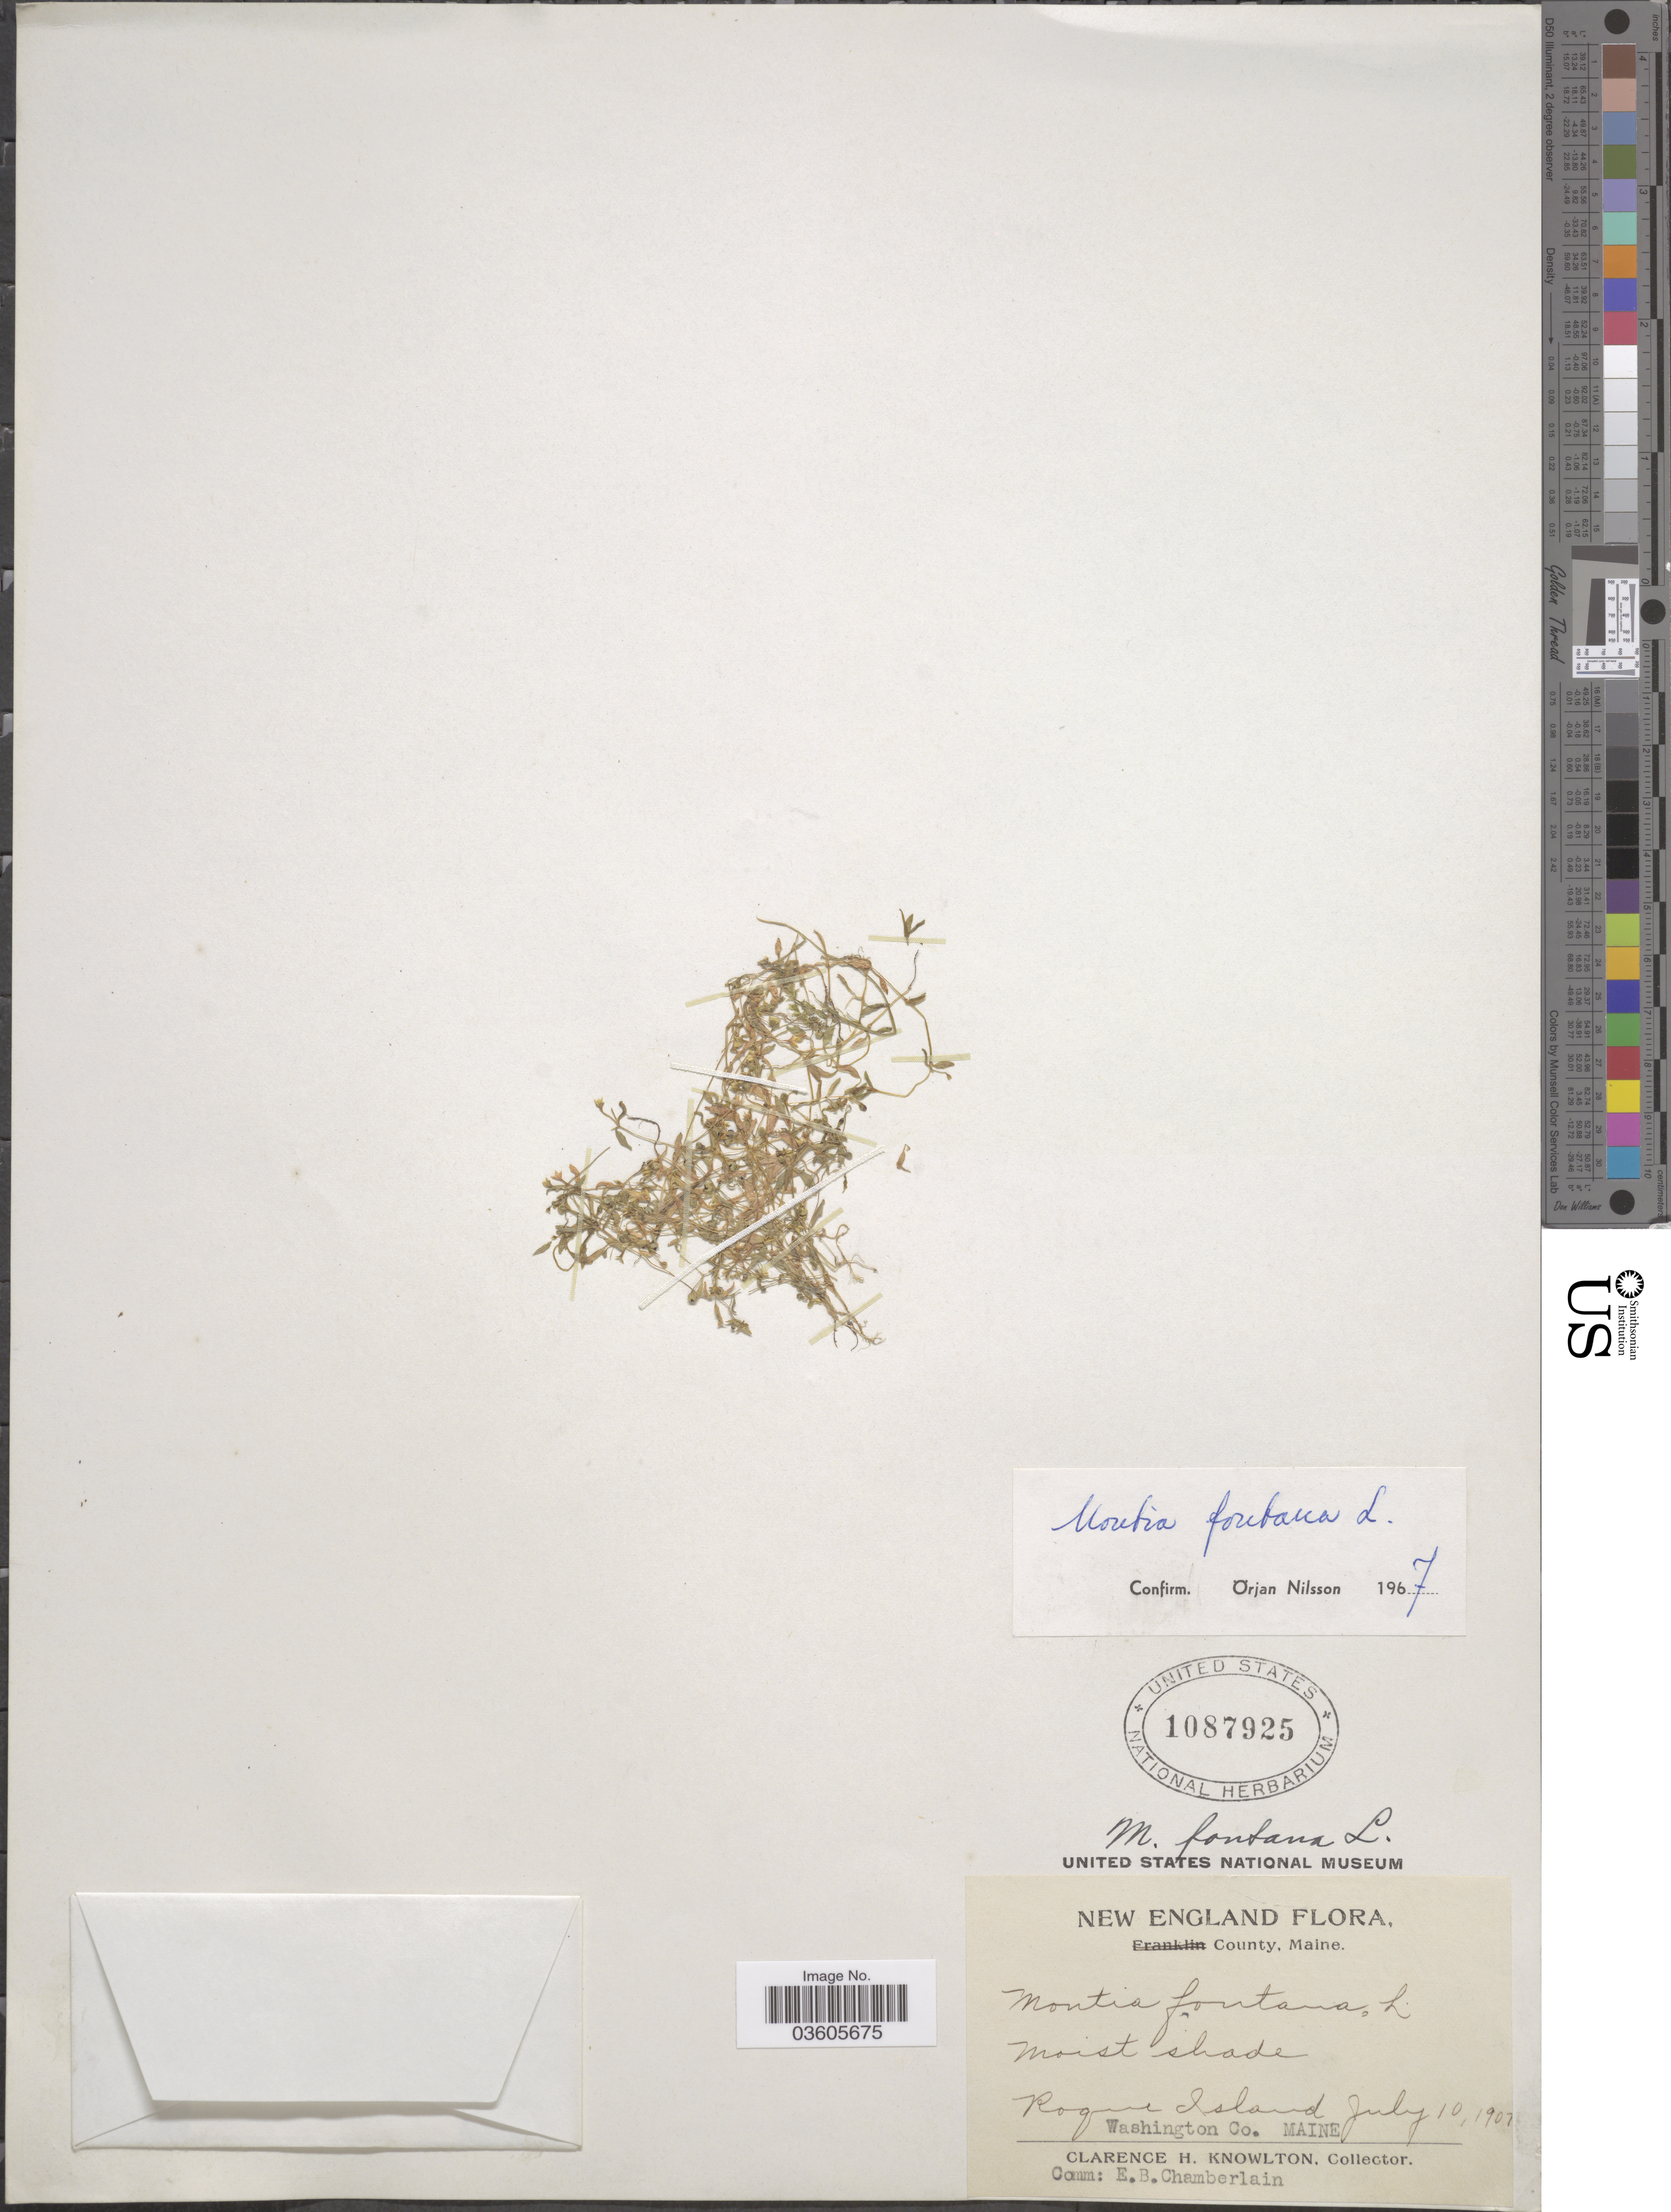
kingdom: Plantae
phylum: Tracheophyta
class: Magnoliopsida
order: Caryophyllales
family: Montiaceae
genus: Montia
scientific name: Montia fontana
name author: L.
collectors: C. H. Knowlton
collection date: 1907-07-10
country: United States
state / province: Maine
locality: New England. County, Maine. Roque Island. Washington Co.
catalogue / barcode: US 1087925